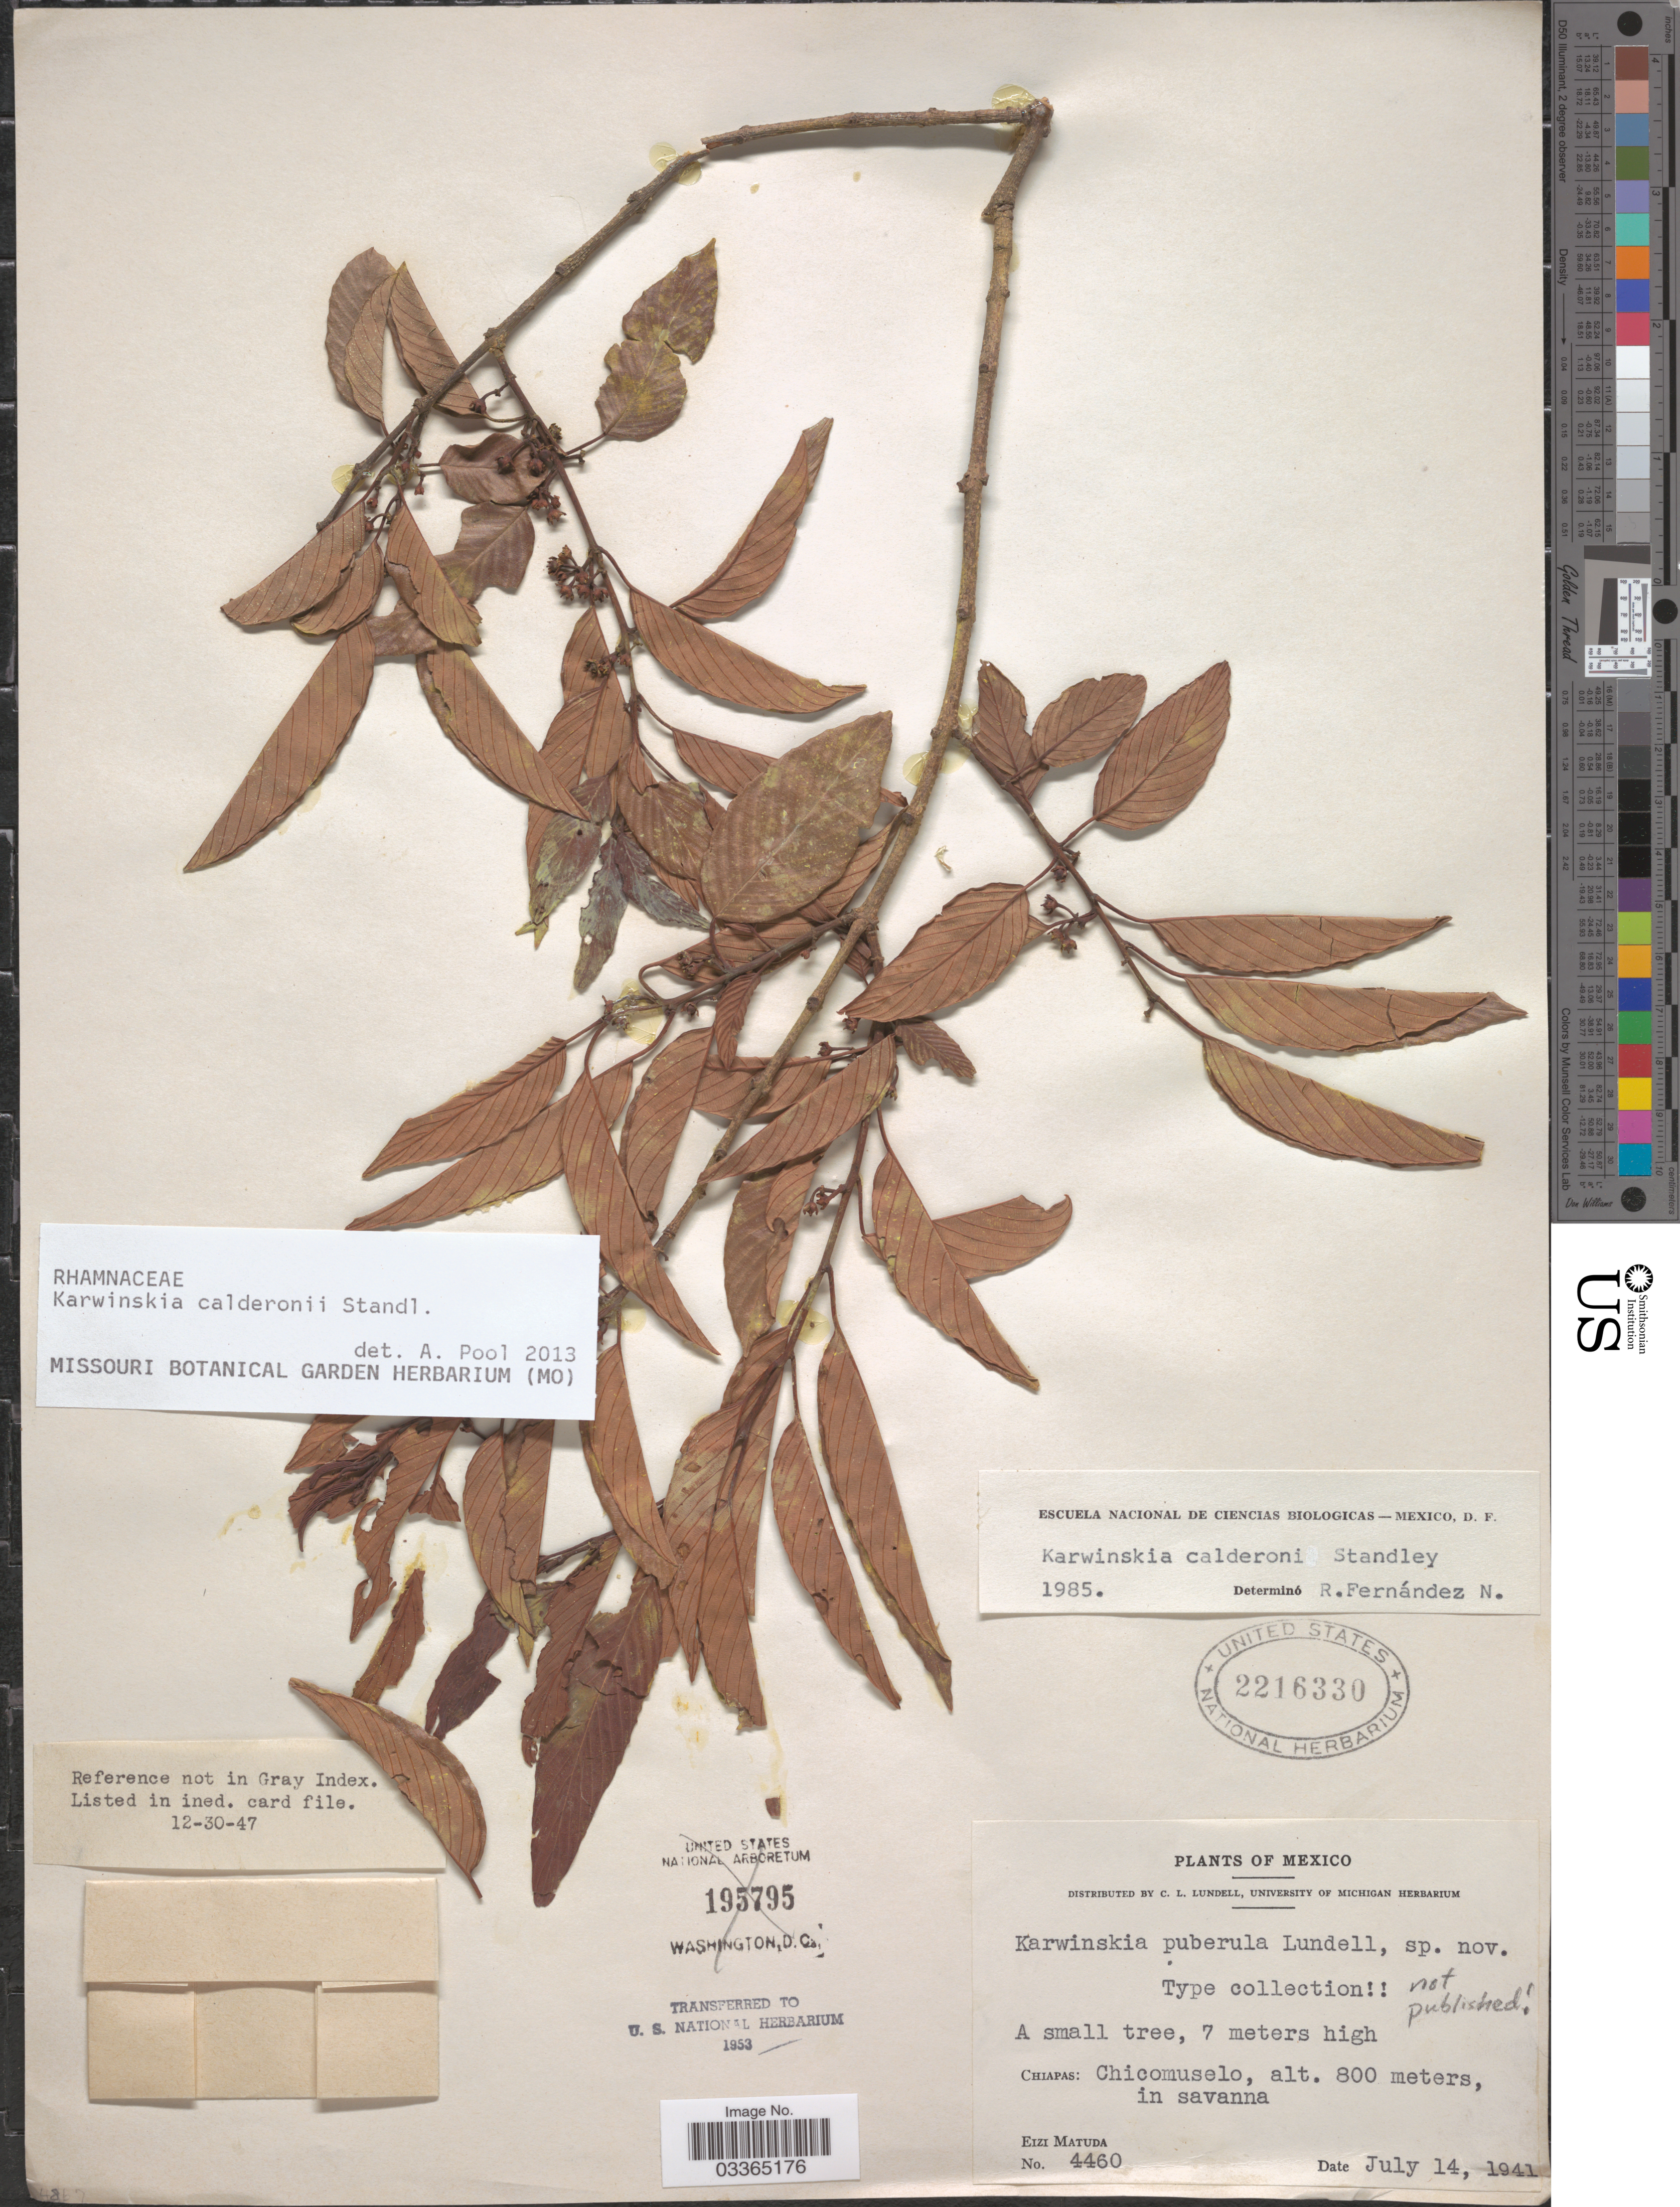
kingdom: Plantae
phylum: Tracheophyta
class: Magnoliopsida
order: Rosales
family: Rhamnaceae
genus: Karwinskia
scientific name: Karwinskia calderonii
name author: Standl.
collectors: E. Matuda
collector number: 4460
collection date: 1941-07-14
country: Mexico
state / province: Chiapas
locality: Chicomuselo, in savanna.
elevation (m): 800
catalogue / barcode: US 2216330